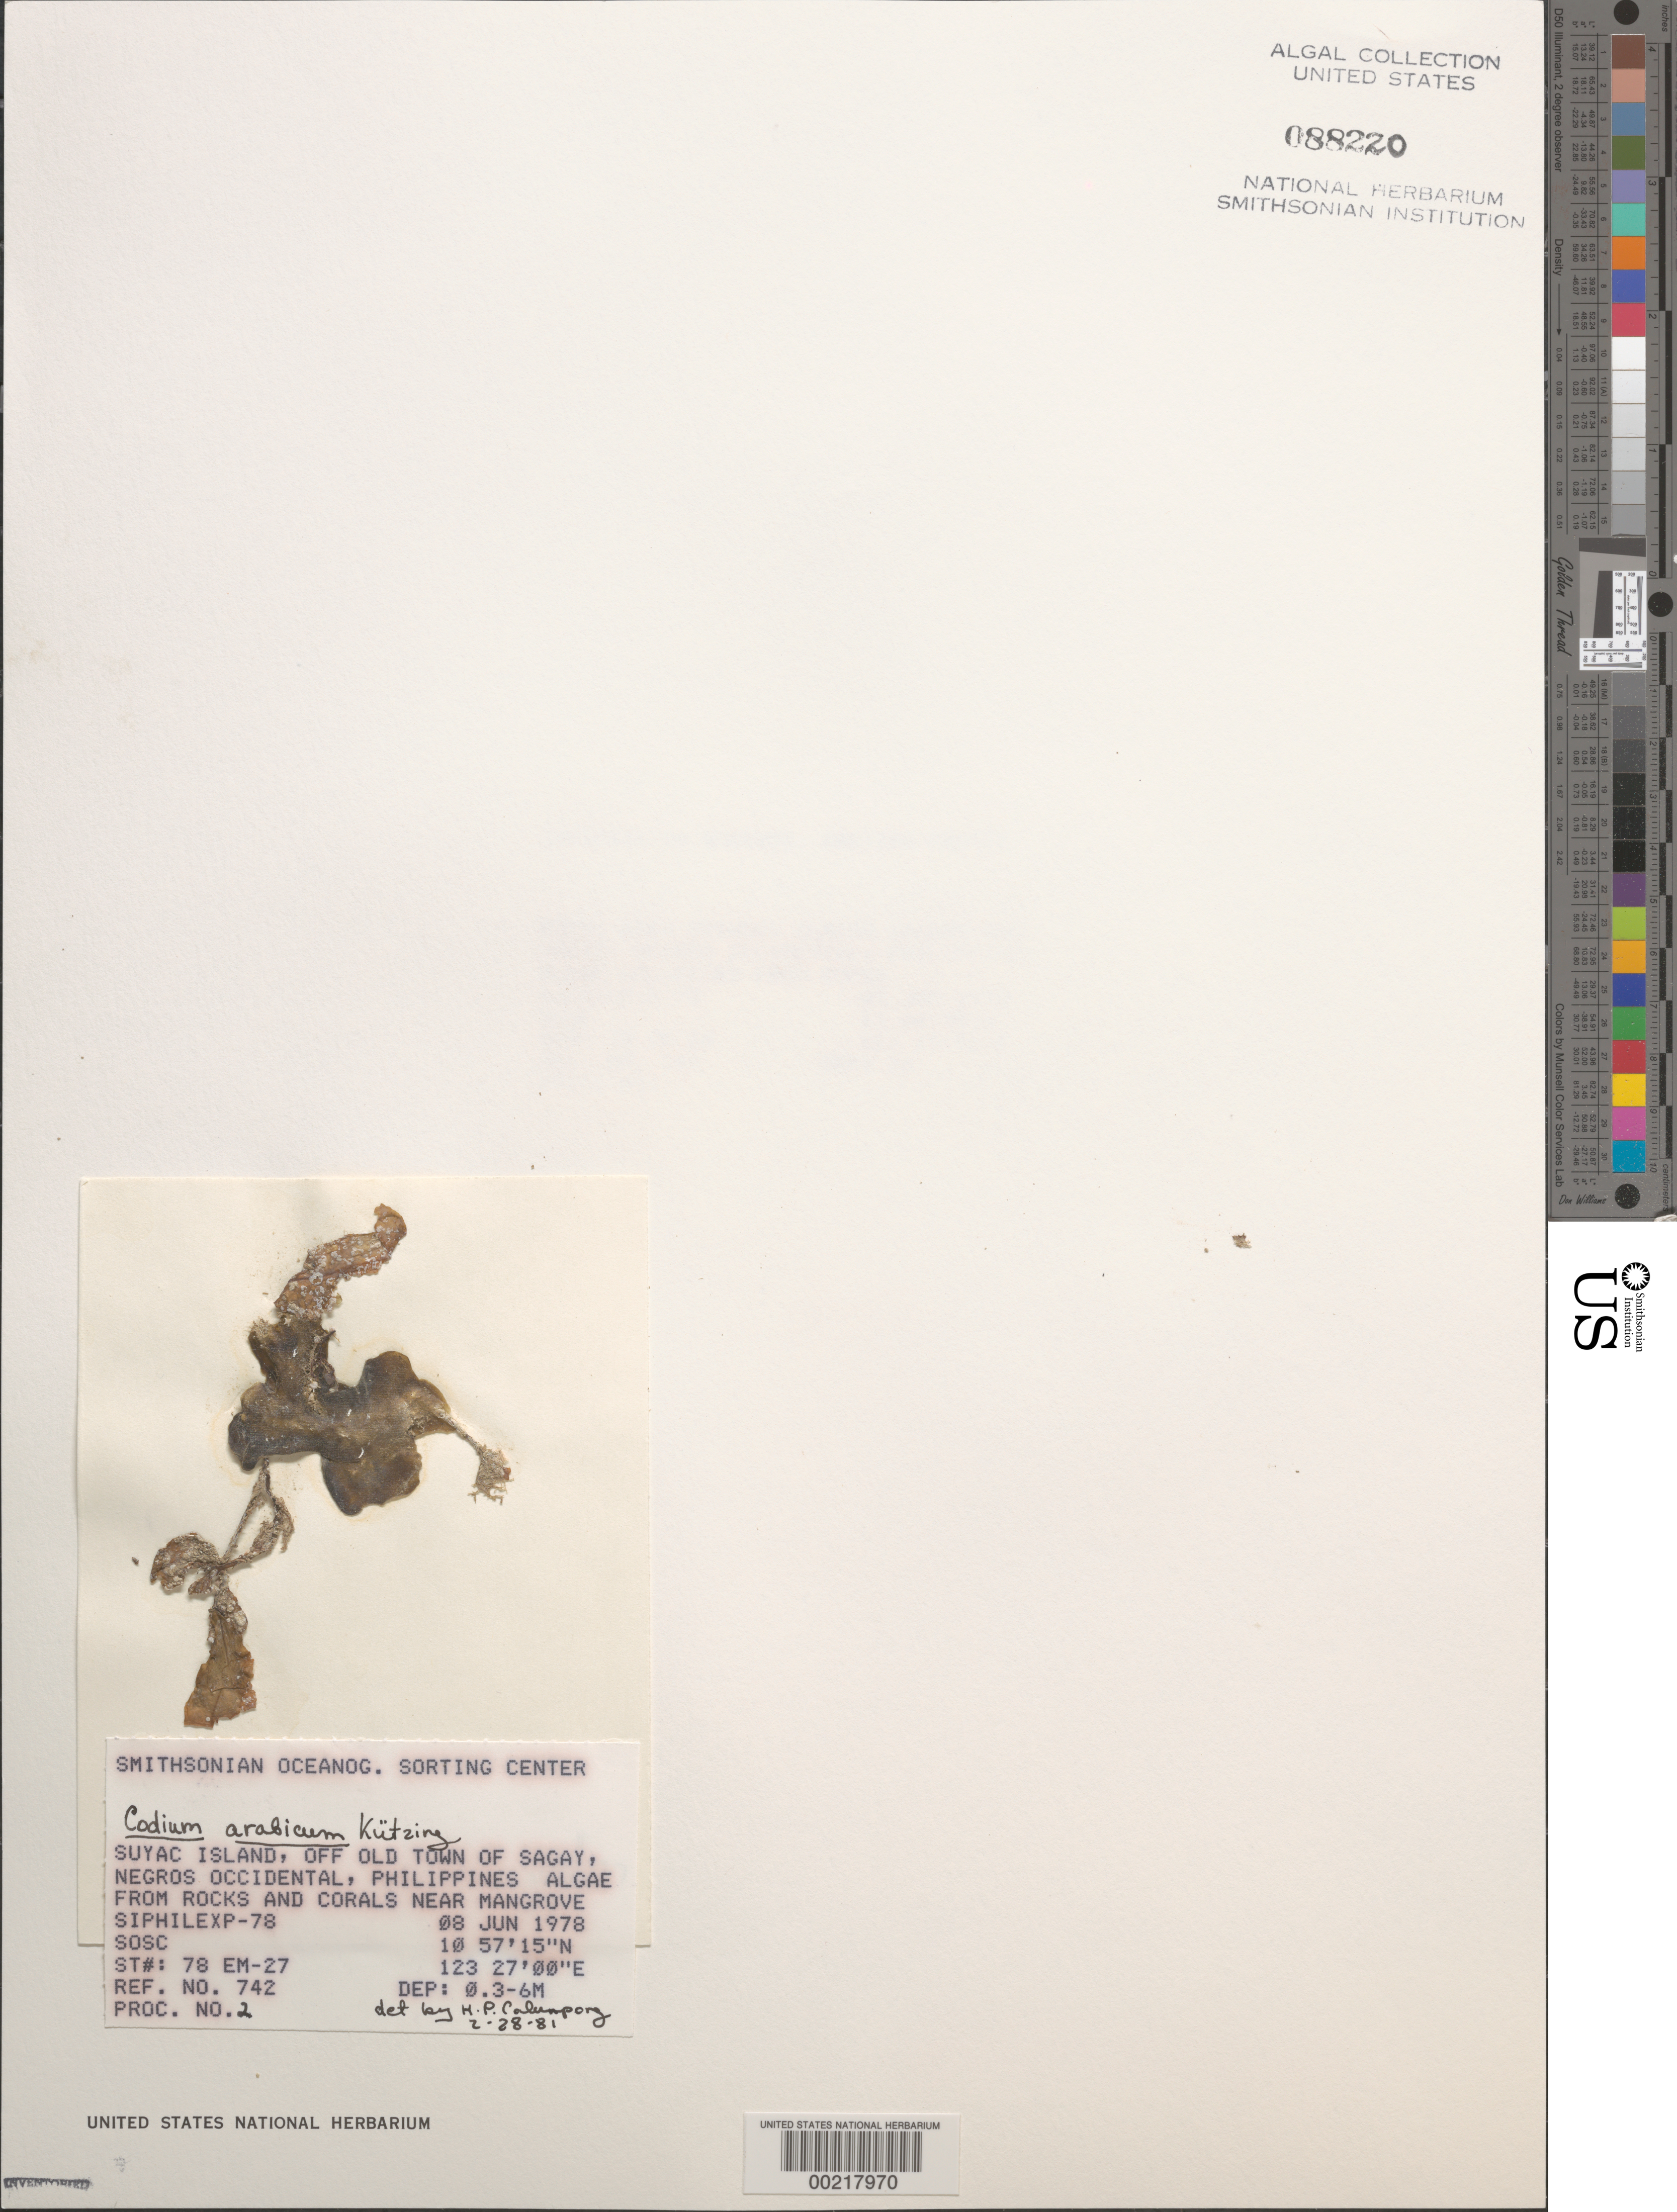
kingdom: Plantae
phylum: Chlorophyta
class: Ulvophyceae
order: Bryopsidales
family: Codiaceae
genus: Codium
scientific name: Codium arabicum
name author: Kütz.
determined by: Calumpong, H. P.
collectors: SOSC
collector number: Station 78 Em-27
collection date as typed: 08 Jun 1978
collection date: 1978-06-08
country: Philippines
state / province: Western Visayas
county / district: Negros Occidental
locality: Suyac island, off sagay, negros occidental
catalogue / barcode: US 88220